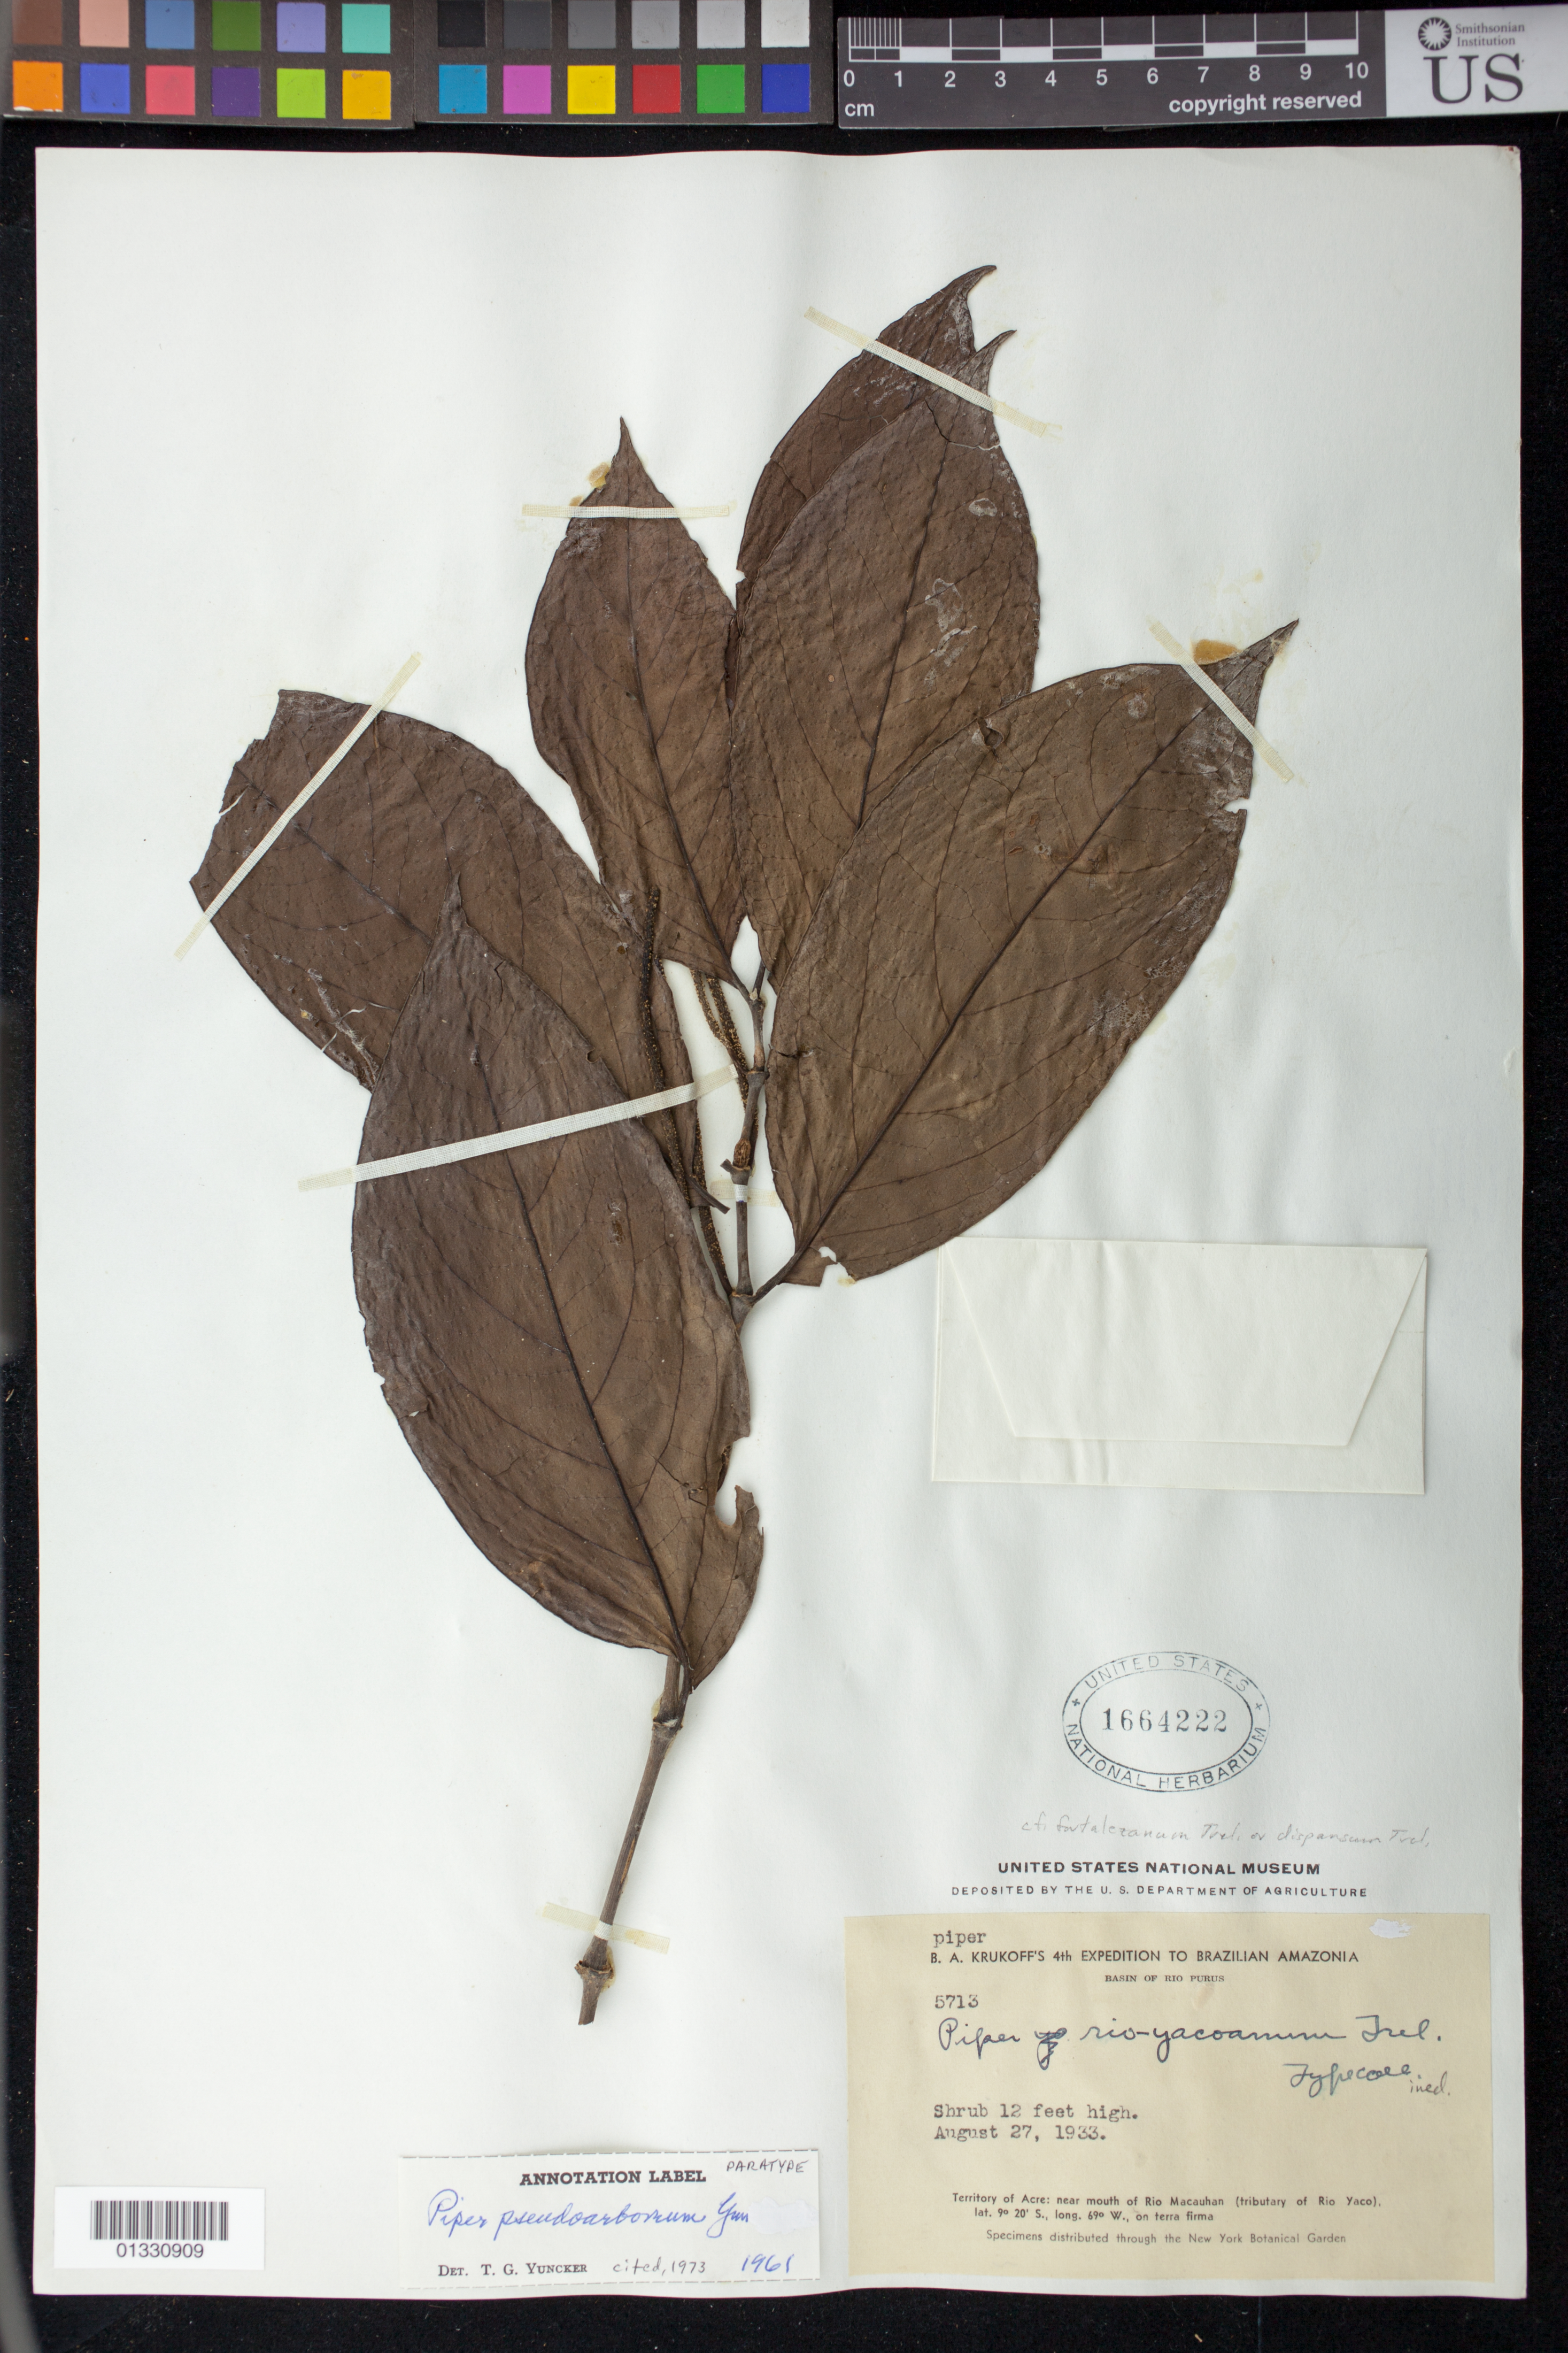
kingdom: Plantae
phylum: Tracheophyta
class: Magnoliopsida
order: Piperales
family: Piperaceae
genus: Piper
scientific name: Piper pseudoarboreum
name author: Yunck.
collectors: B. A. Krukoff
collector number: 5713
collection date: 1933-08-27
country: Brazil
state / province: Acre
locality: Near mouth of Rio Macauhan (Tributary of Rio Yaco)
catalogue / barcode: US 1664222